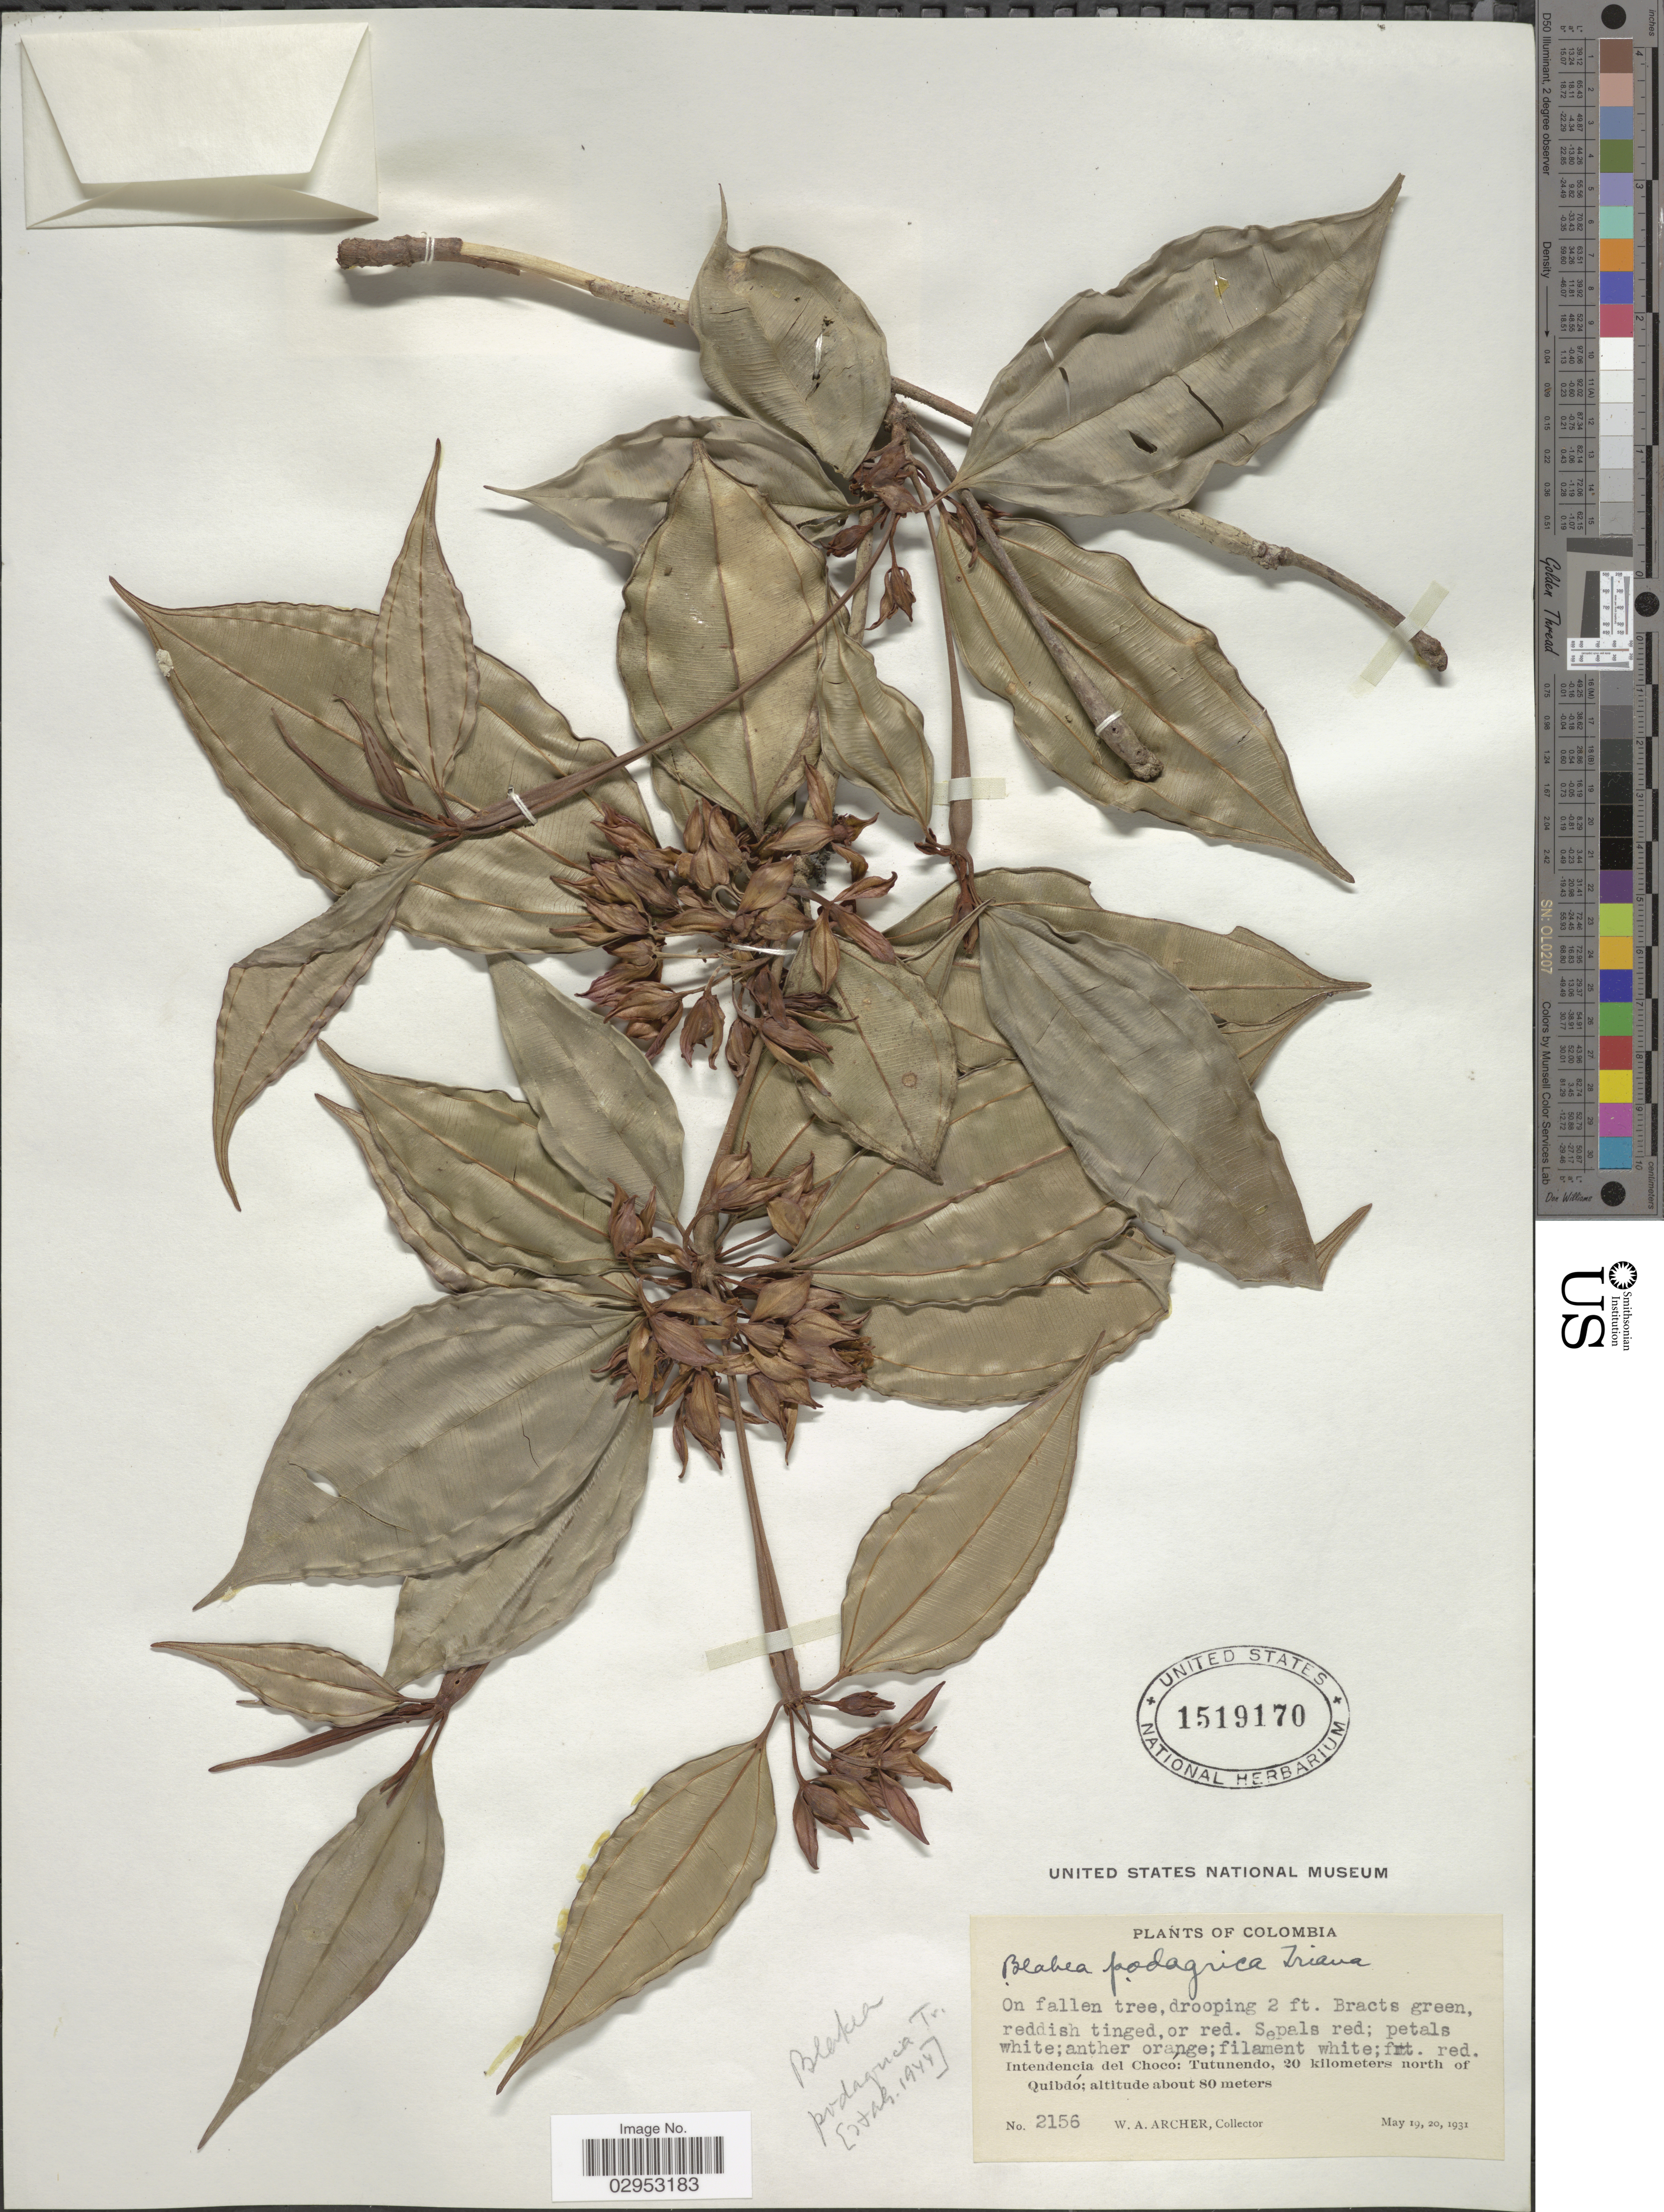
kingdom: Plantae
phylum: Tracheophyta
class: Magnoliopsida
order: Myrtales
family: Melastomataceae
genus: Blakea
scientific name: Blakea podagrica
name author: Triana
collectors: W. Archer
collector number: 2156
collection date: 1931-05-19/1931-05-20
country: Colombia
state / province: Chocó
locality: Intendencia del Chocó: Tutunendo, 20 kilomters north of Quibdó.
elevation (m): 80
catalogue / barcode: US 1519170